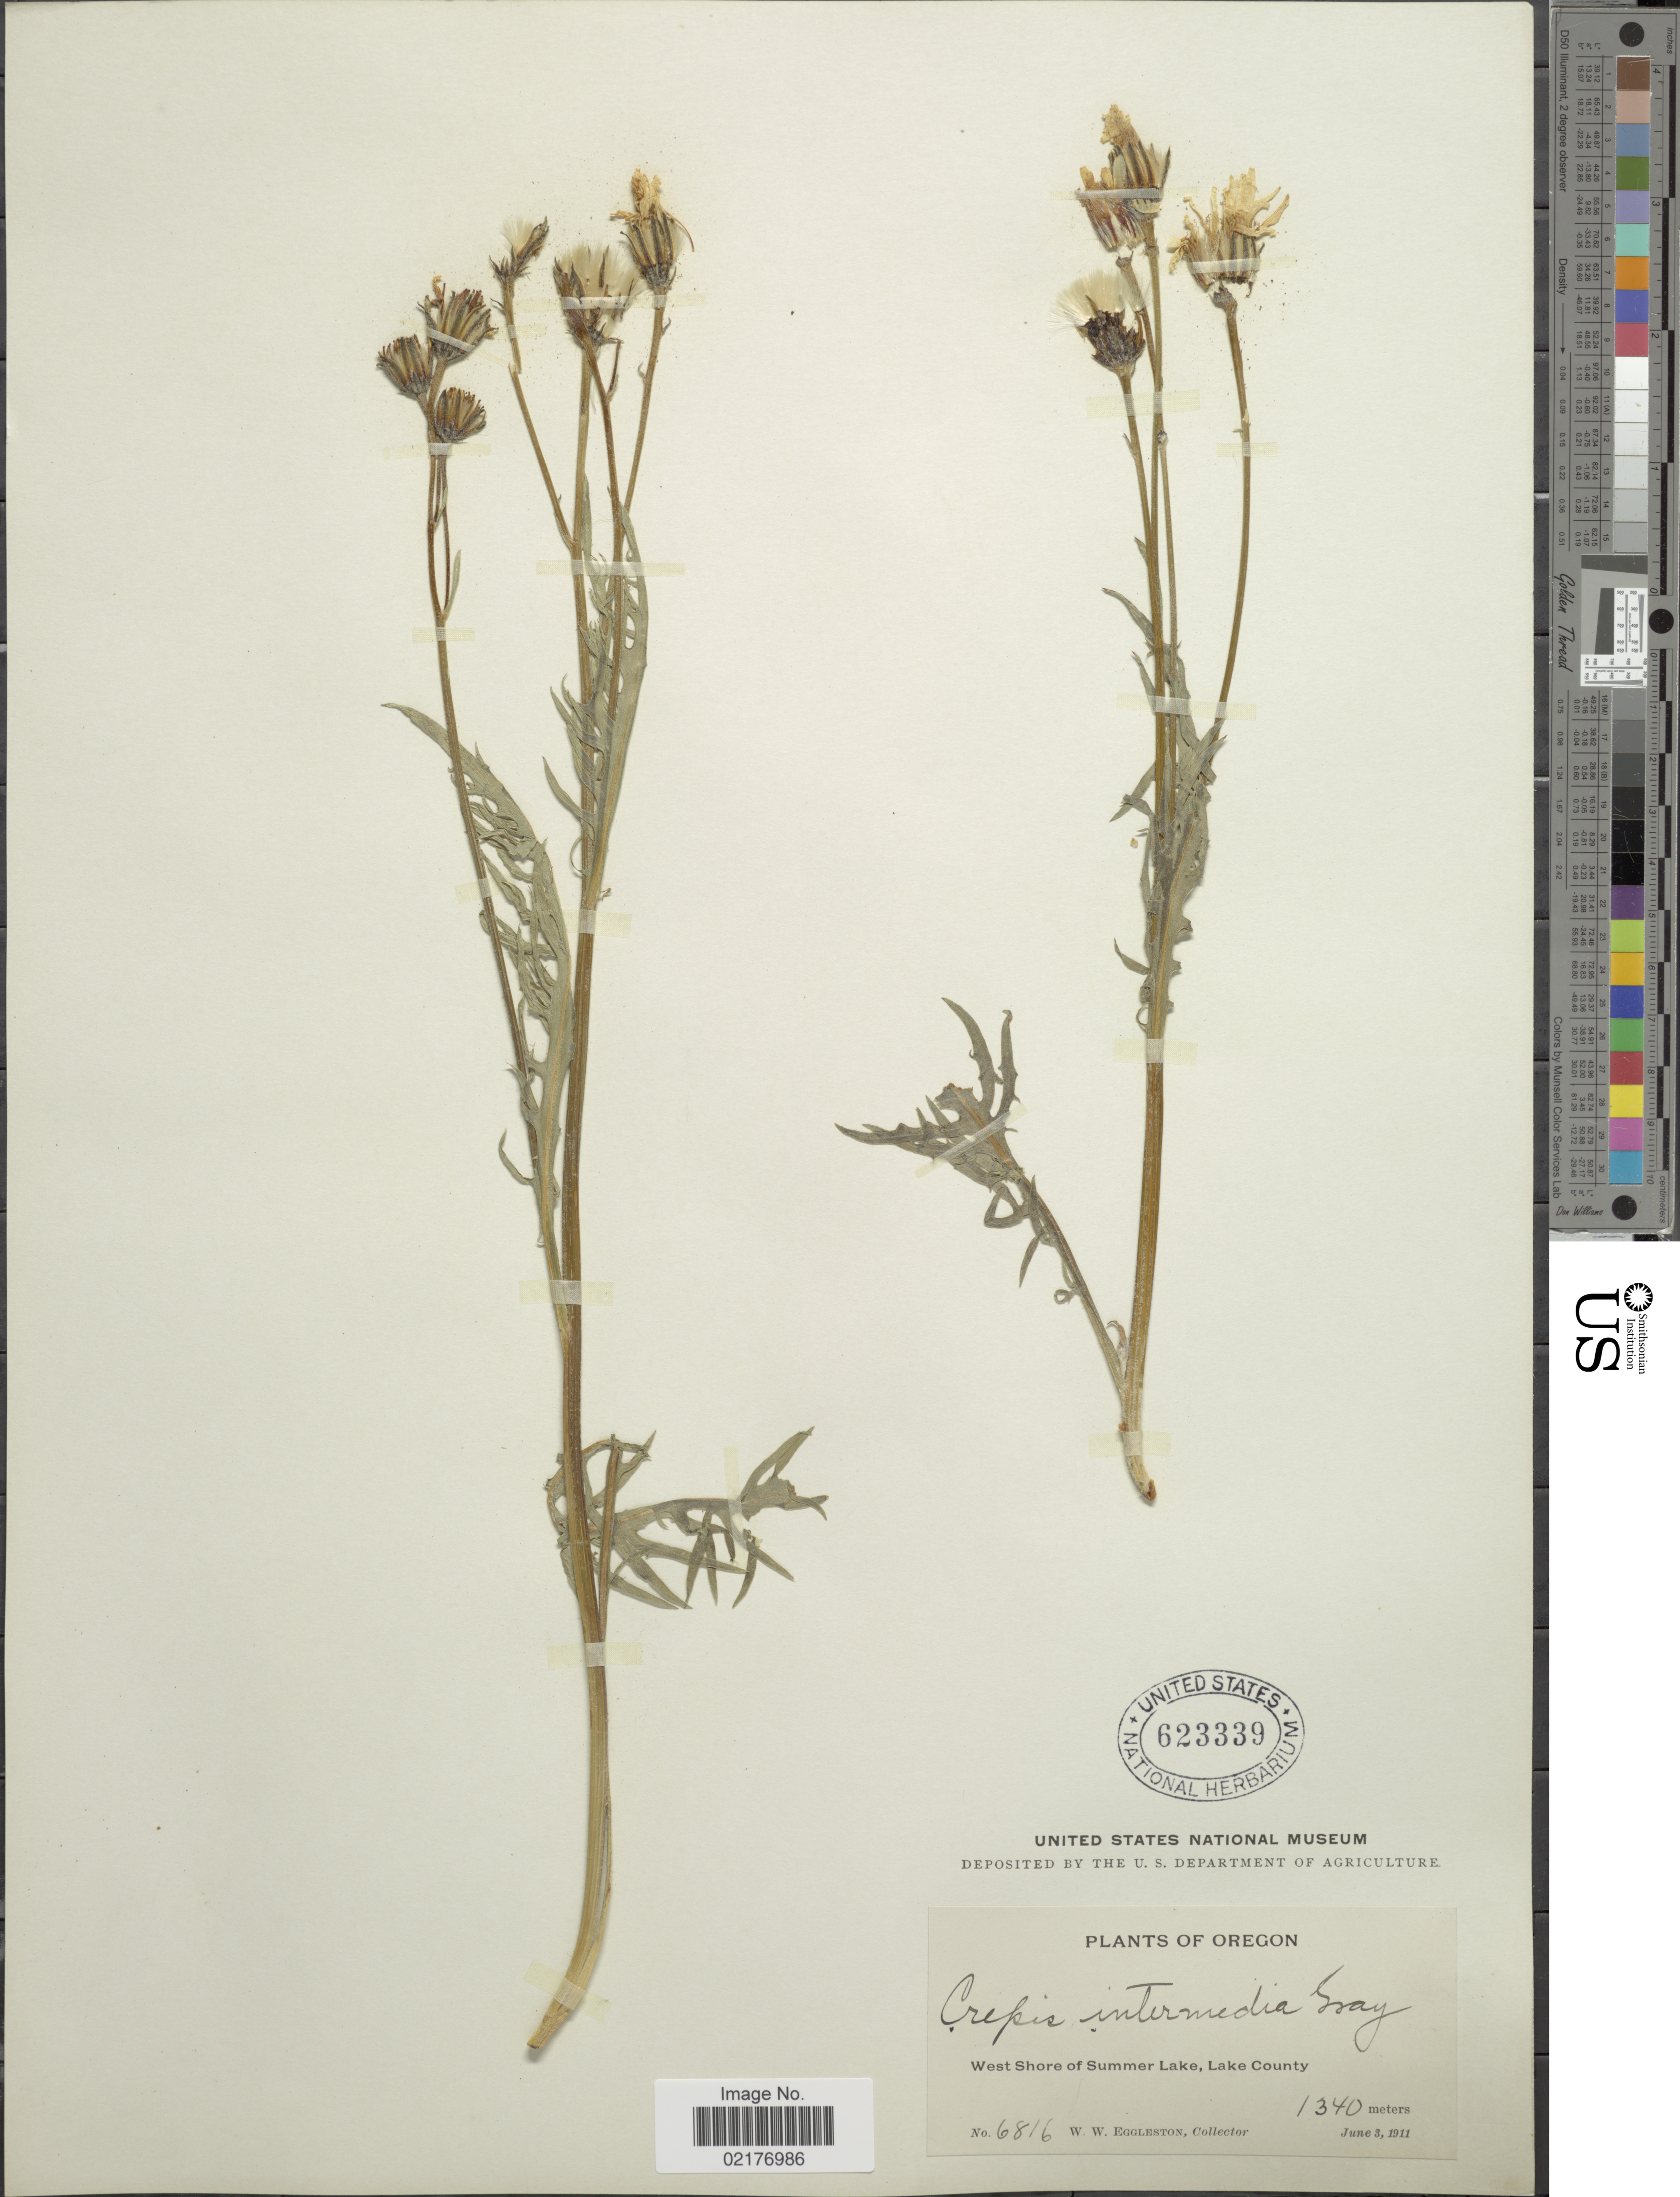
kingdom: Plantae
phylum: Tracheophyta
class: Magnoliopsida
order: Asterales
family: Asteraceae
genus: Crepis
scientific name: Crepis intermedia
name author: A. Gray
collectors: W. W. Eggleston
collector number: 6816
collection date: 1911-06-03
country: United States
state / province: Oregon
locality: West Shore of Summer Lake, Lake County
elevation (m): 1340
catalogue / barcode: US 623339